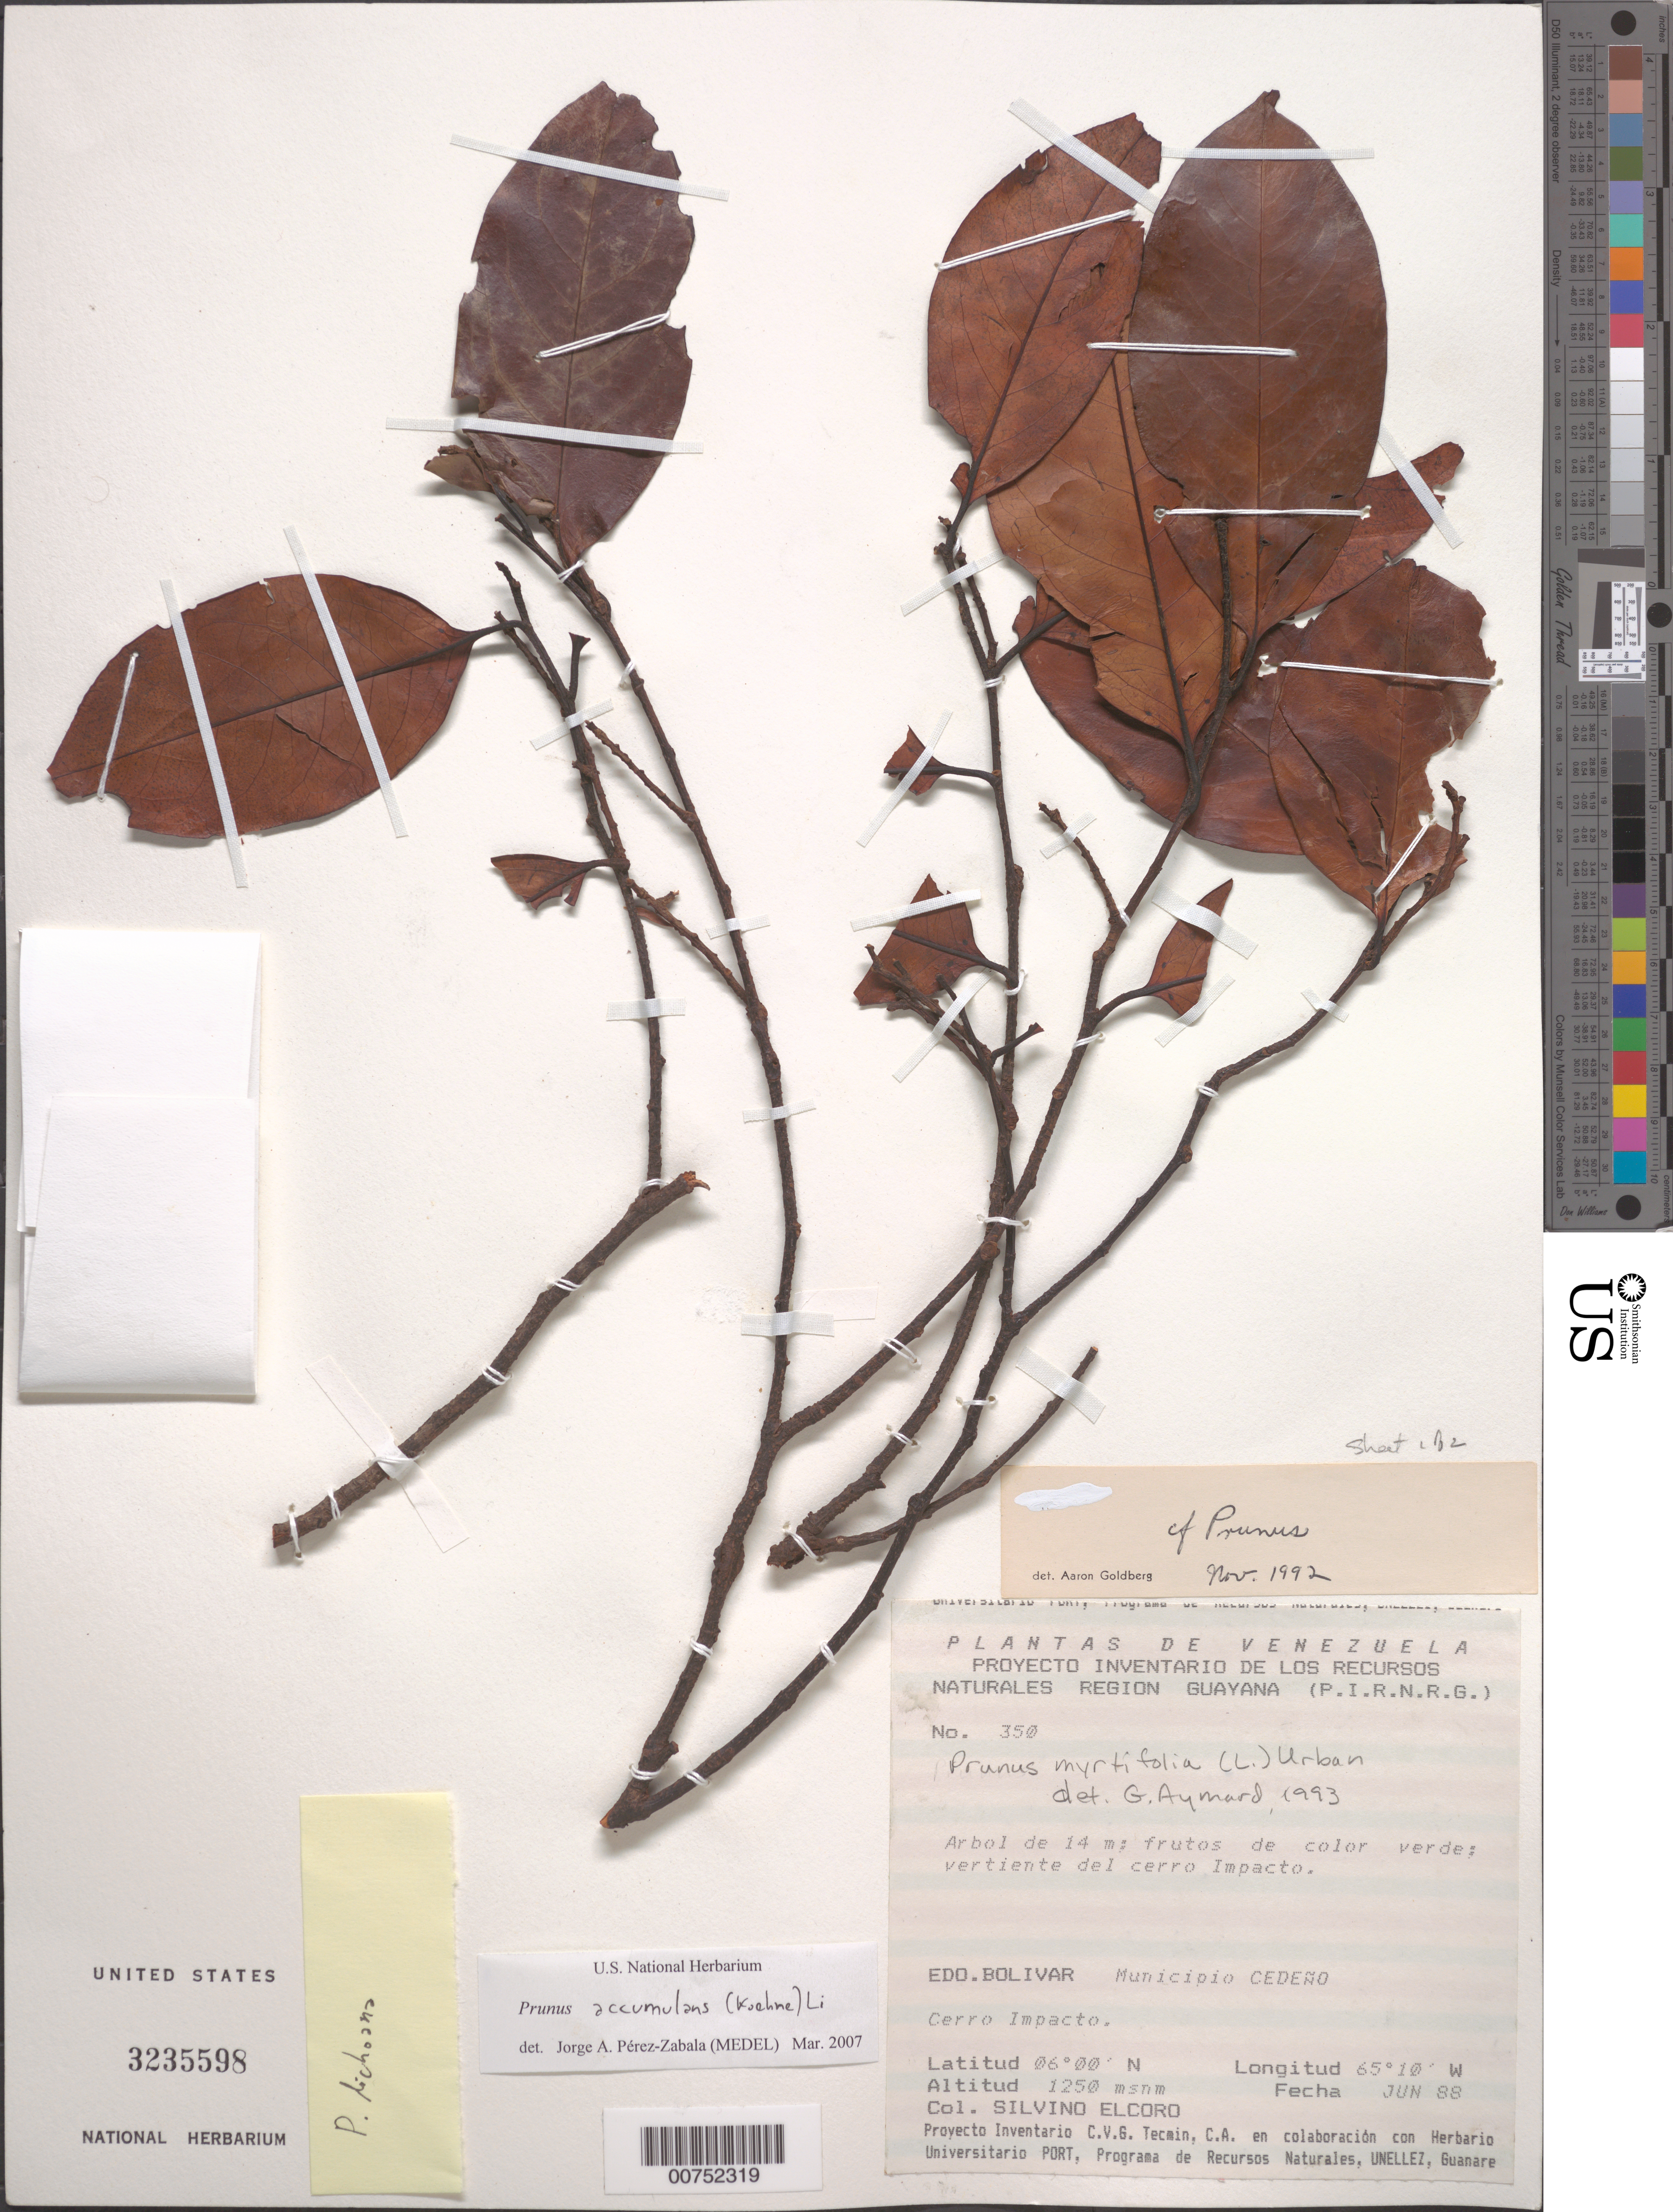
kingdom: Plantae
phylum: Tracheophyta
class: Magnoliopsida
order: Rosales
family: Rosaceae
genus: Prunus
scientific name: Prunus accumulans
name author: (Koehne) C.L. Li & Aymard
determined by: Pérez-Zabala, Jorge A.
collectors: S. Elcoro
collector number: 350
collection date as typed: Jun-88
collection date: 1988-06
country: Venezuela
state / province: Bolívar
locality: Mun. Cedeño, Cerro Impacto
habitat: Vertiente del cerro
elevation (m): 1250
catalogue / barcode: US 3235598